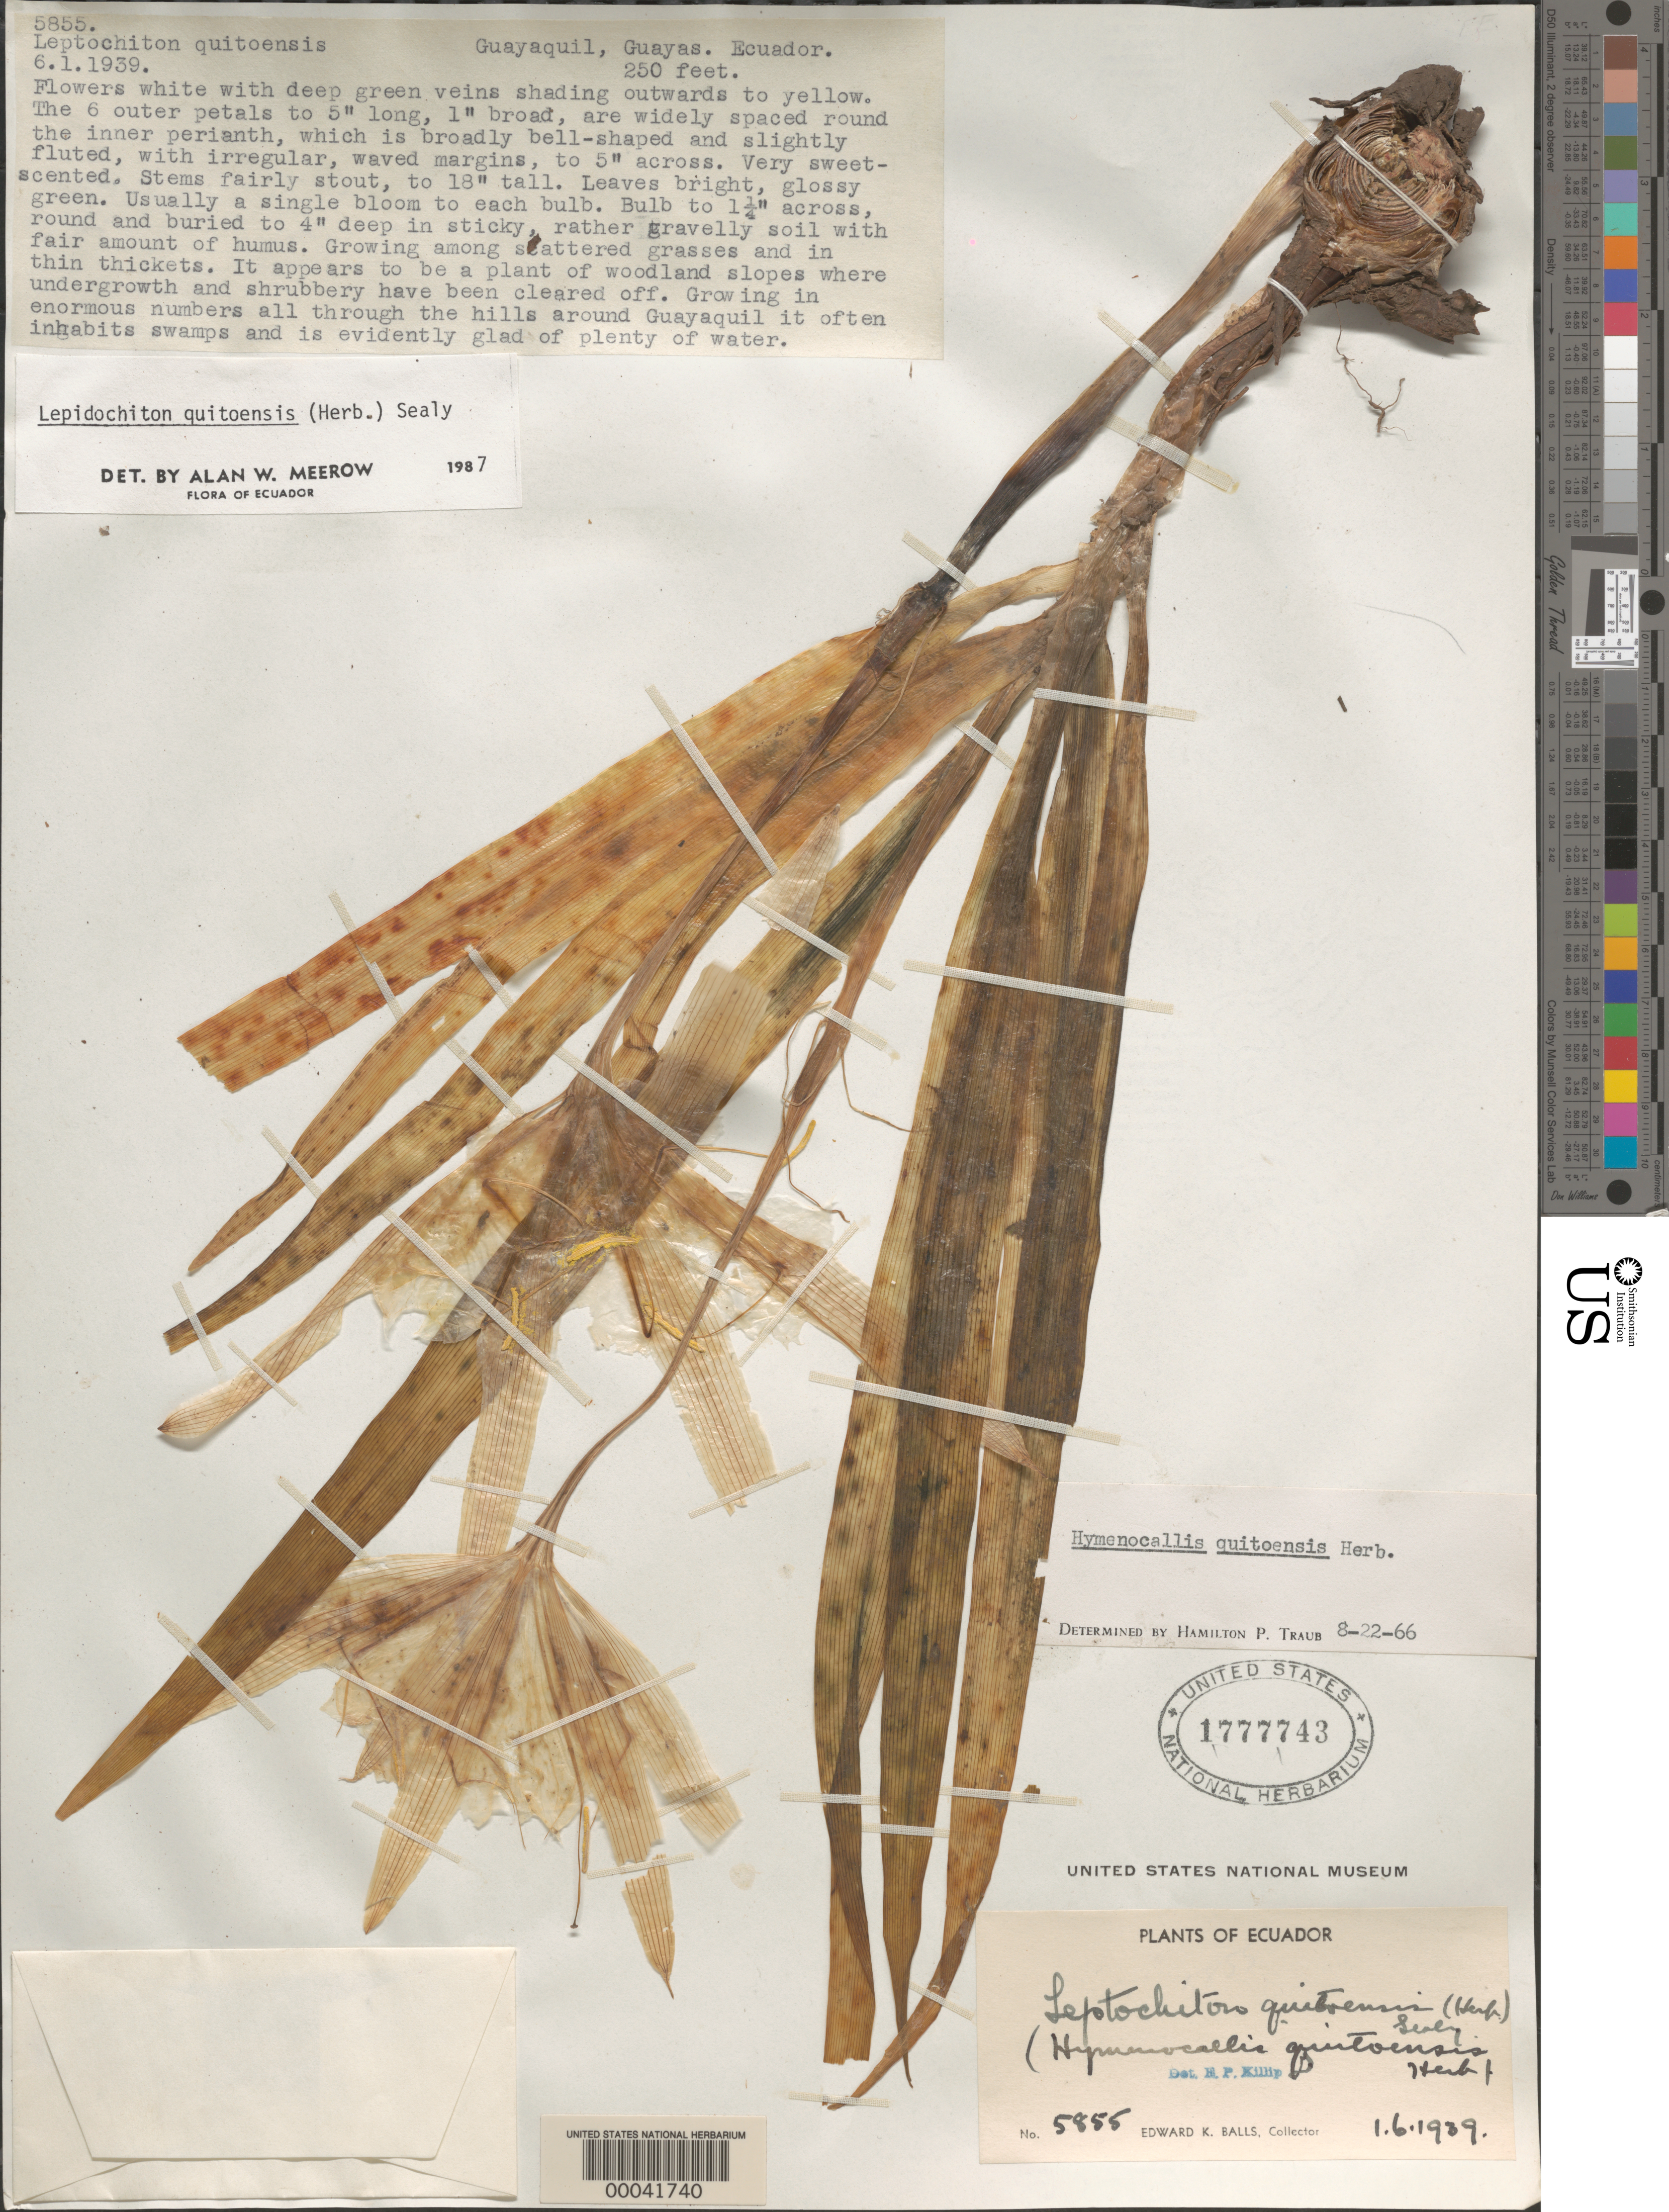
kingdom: Plantae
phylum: Tracheophyta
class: Liliopsida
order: Asparagales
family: Amaryllidaceae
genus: Hymenocallis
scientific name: Hymenocallis quitoensis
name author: Herb.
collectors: E. K. Balls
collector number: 5855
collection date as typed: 01 Jun 1939 or 06 Jan 1939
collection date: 1939-01-06 or 1939-06-01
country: Ecuador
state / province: Guayas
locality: Guayaquil, Haciendo Bonchna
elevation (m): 76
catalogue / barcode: US 1777743